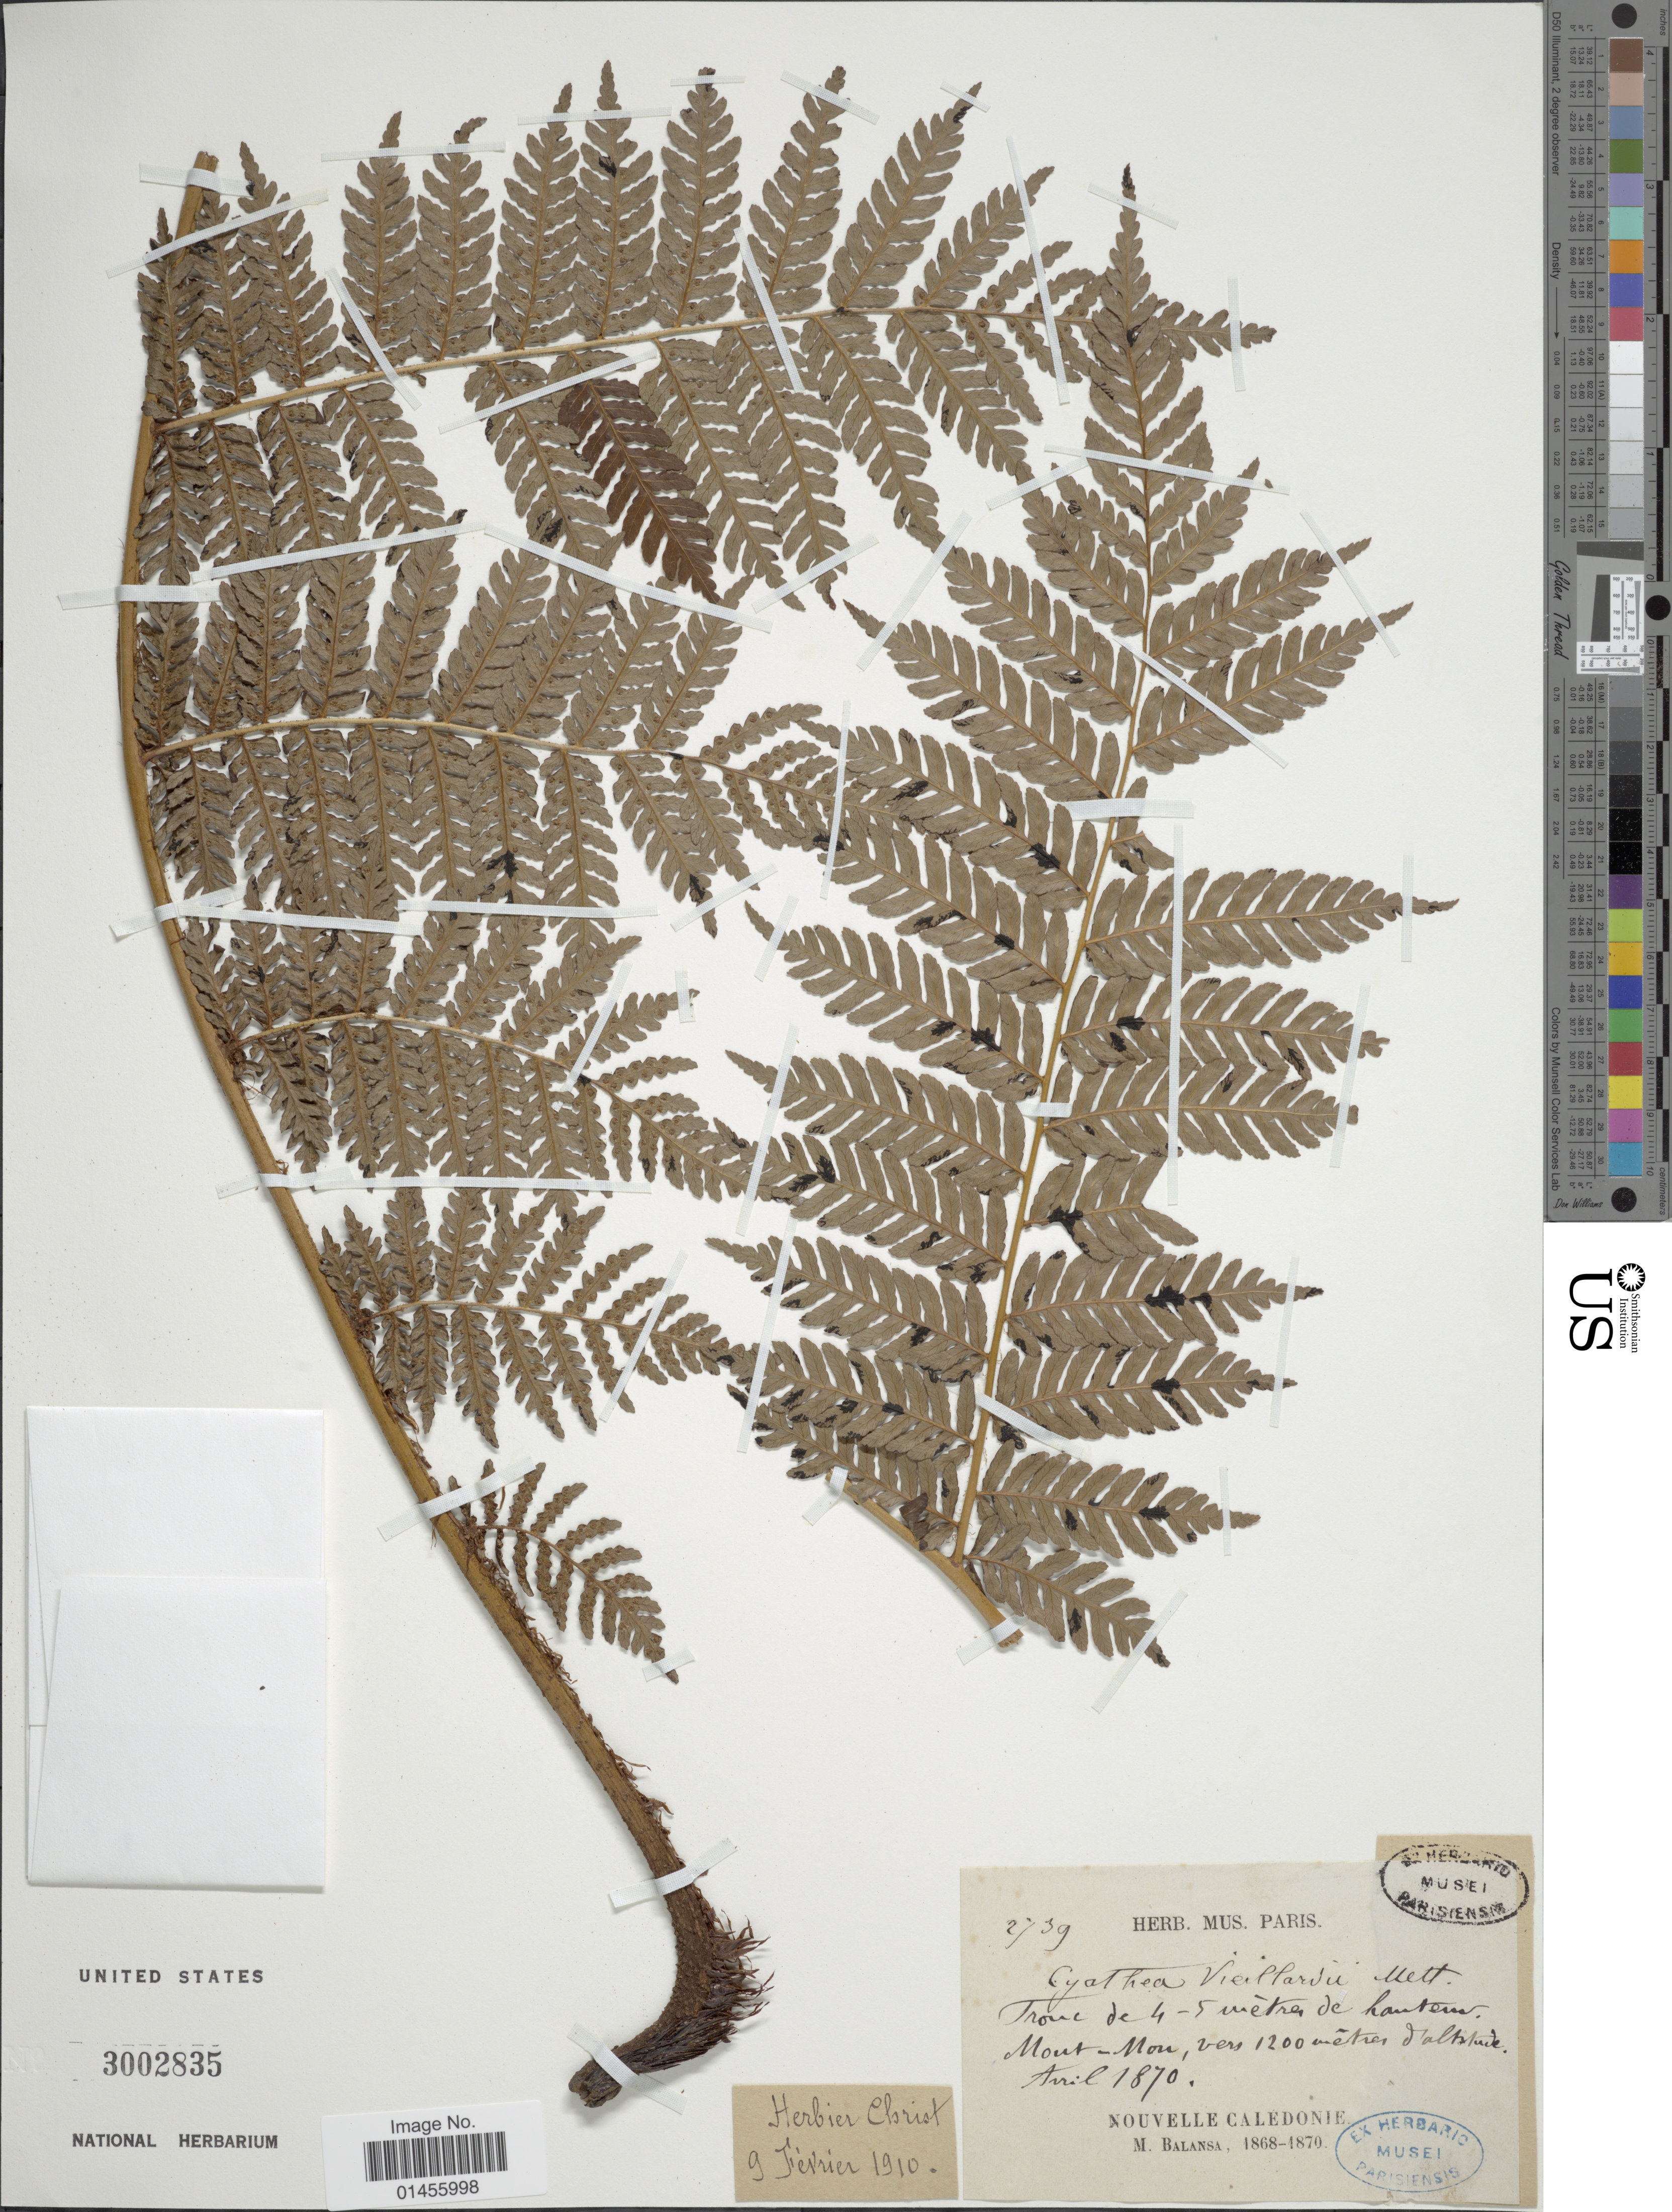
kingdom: Plantae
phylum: Tracheophyta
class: Polypodiopsida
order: Cyatheales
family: Cyatheaceae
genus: Alsophila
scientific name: Alsophila vieilliardii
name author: (Mett.) R.M. Tryon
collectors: B. Balansa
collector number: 2739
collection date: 1870-04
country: New Caledonia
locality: Trone de 4-5 metre de Hantem. Mont-Mou,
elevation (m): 1200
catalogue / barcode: US 3002835